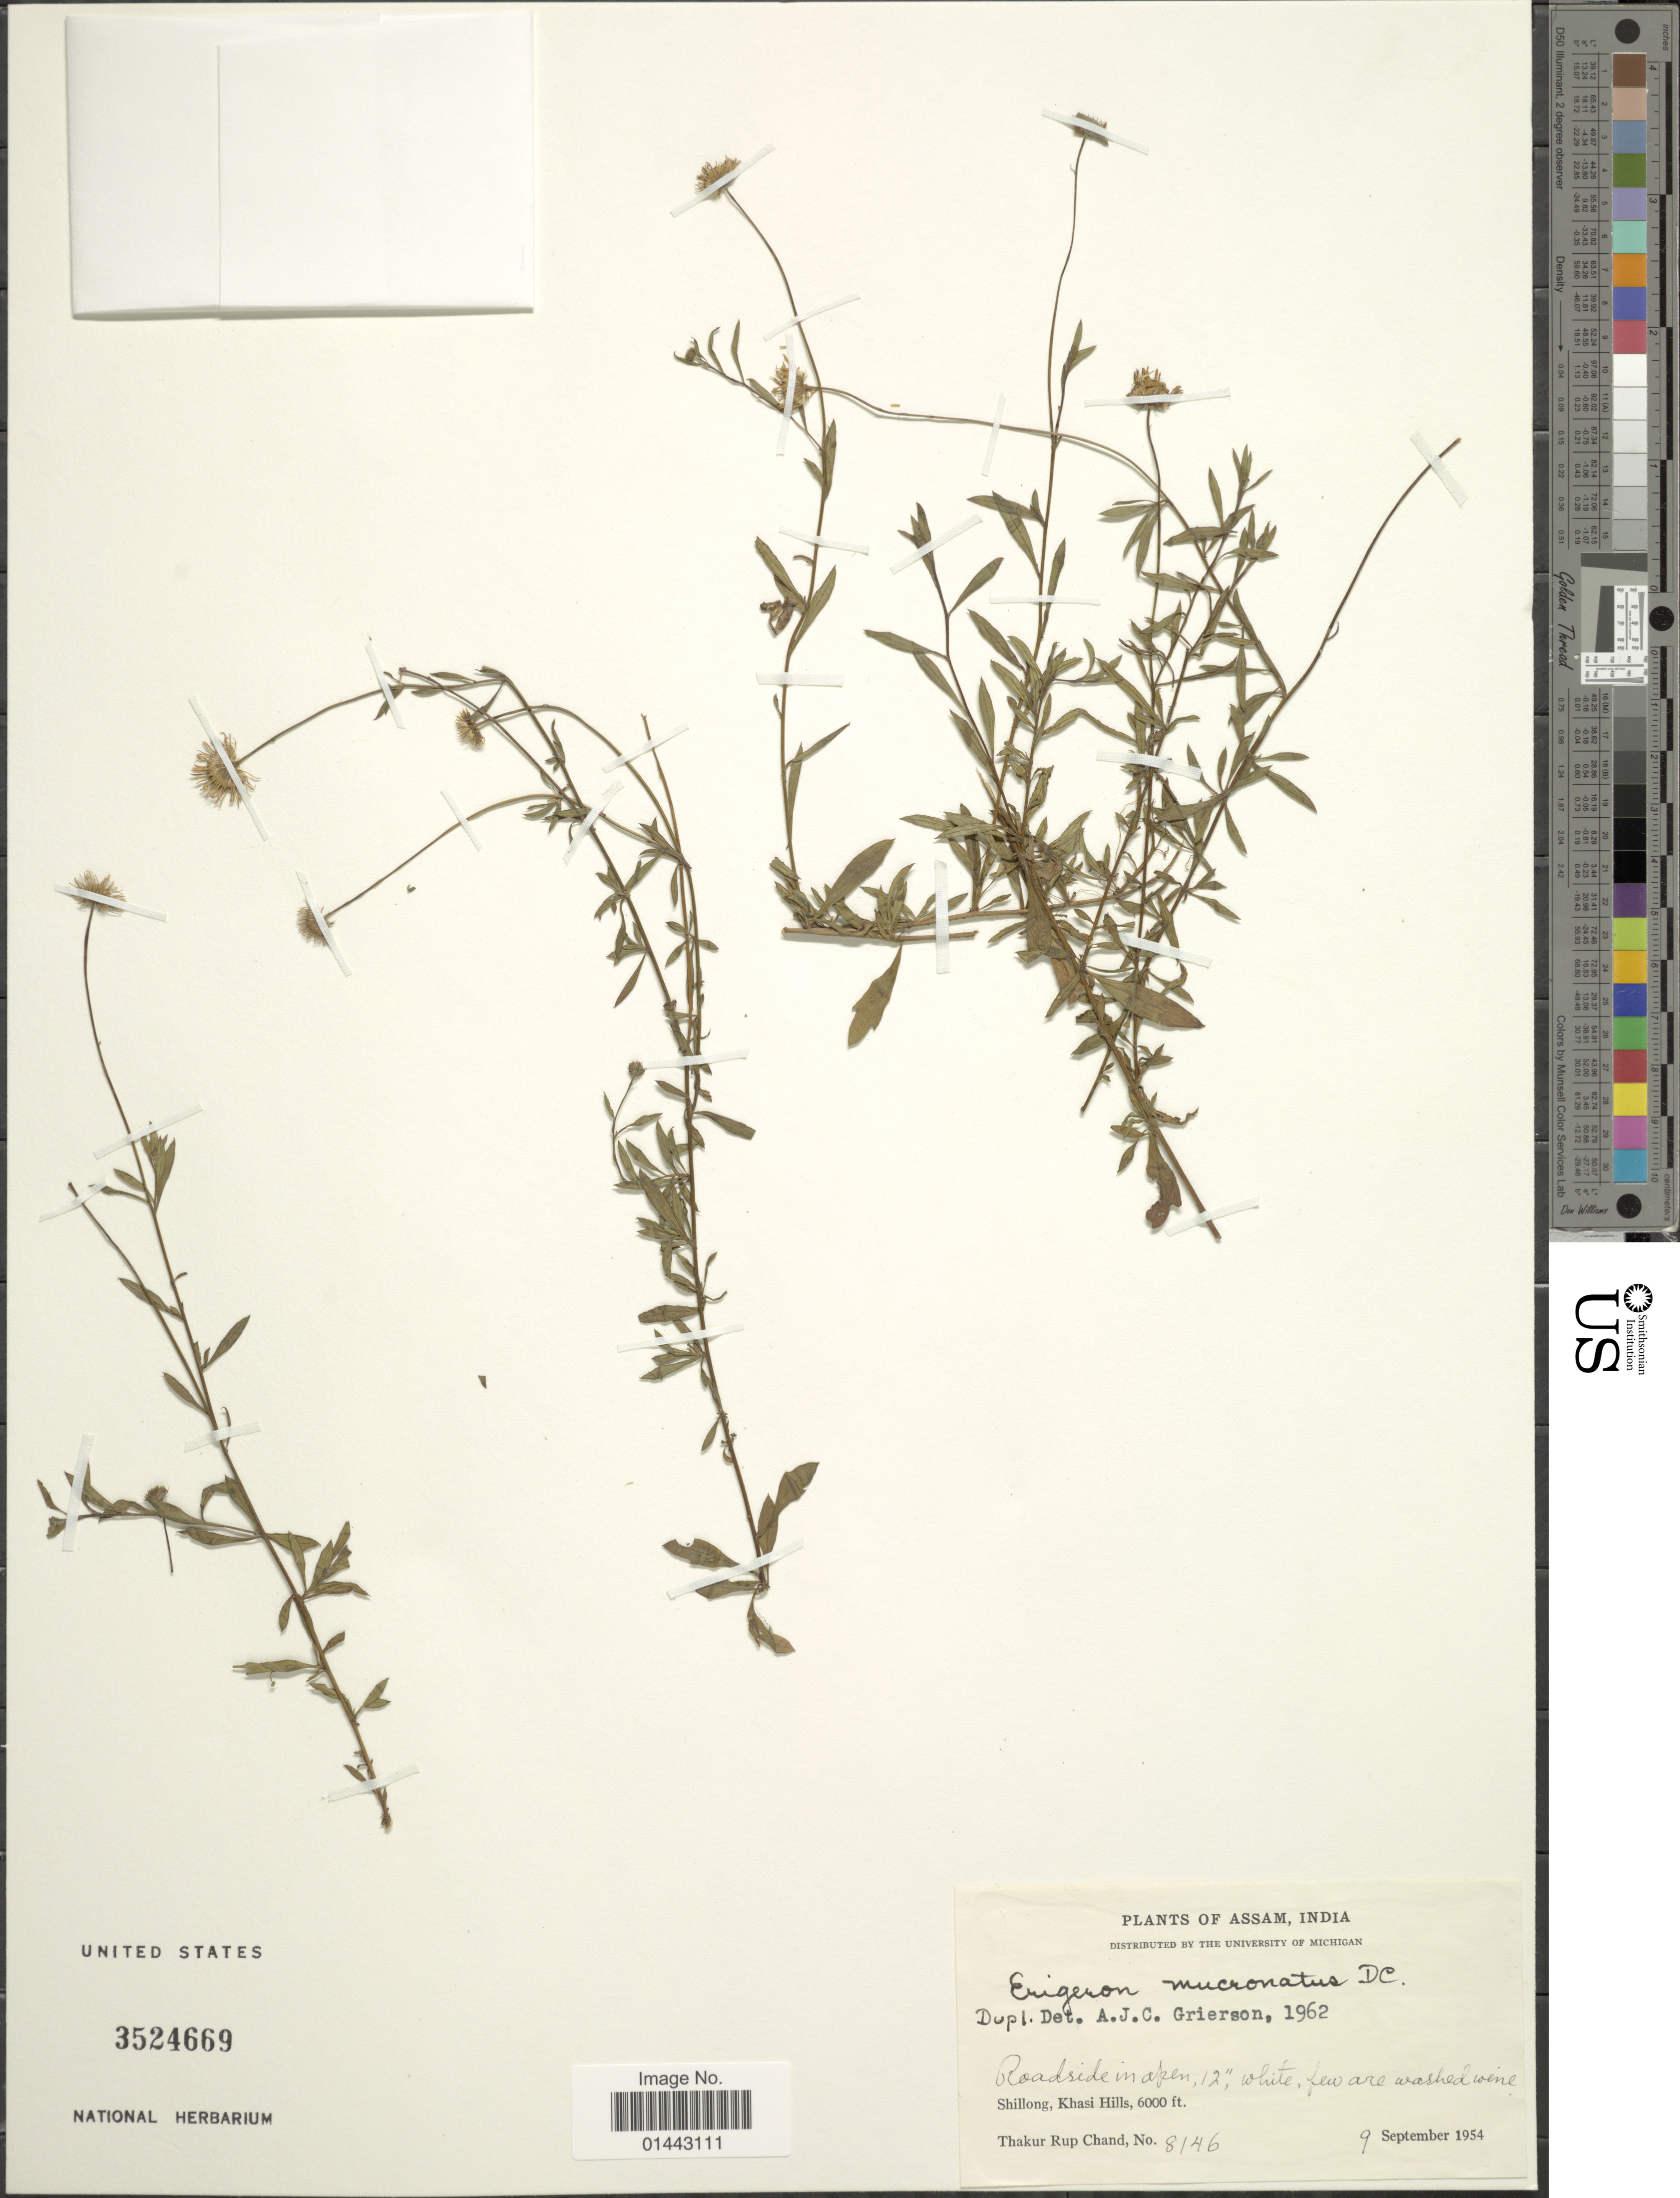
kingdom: Plantae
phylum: Tracheophyta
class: Magnoliopsida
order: Asterales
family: Asteraceae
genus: Erigeron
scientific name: Erigeron mucronatus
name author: DC.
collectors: T. R. Chand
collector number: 8146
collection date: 1954-09-09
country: India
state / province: Meghalaya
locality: Roadside in apen, Shillong, Khasi Hills.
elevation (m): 1829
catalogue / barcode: US 3524669